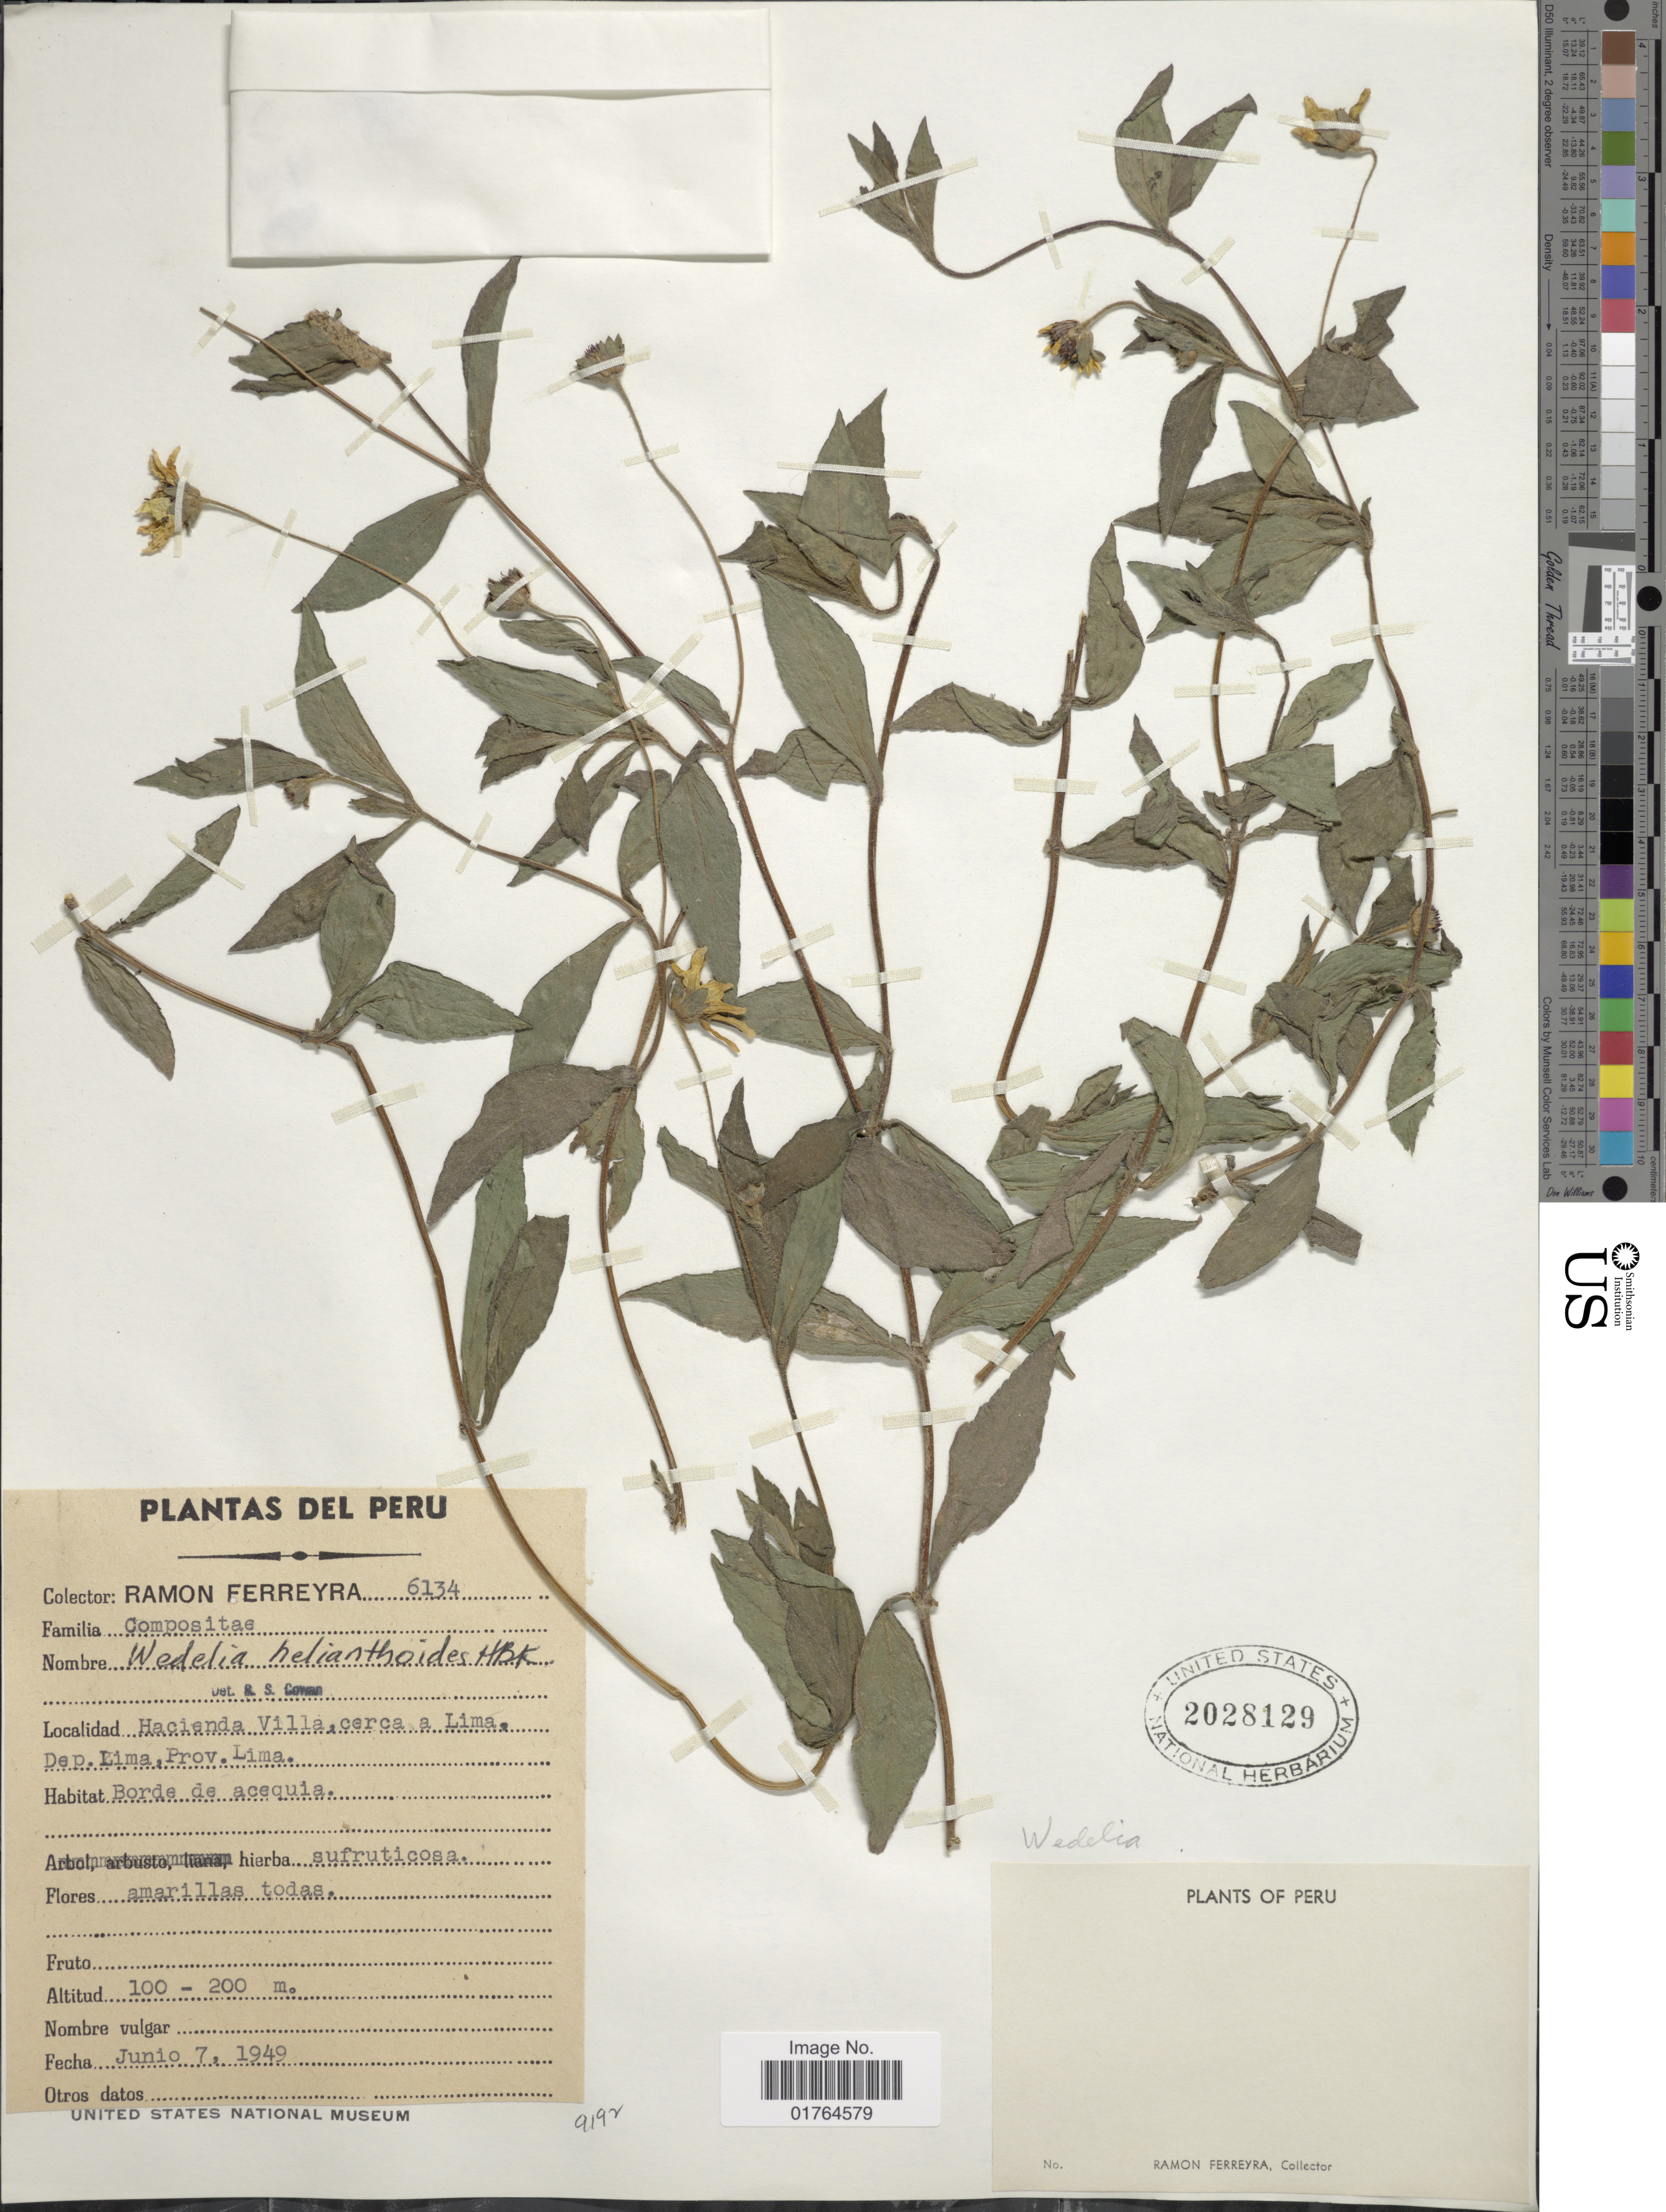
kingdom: Plantae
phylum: Tracheophyta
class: Magnoliopsida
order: Asterales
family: Asteraceae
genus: Wedelia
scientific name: Wedelia helianthoides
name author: Kunth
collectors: R. A. Ferreyra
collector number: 6134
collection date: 1949-06-07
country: Peru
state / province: Lima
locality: Hacienda Villa, cercaa Lima, Dep. Lima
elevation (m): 100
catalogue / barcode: US 2028129